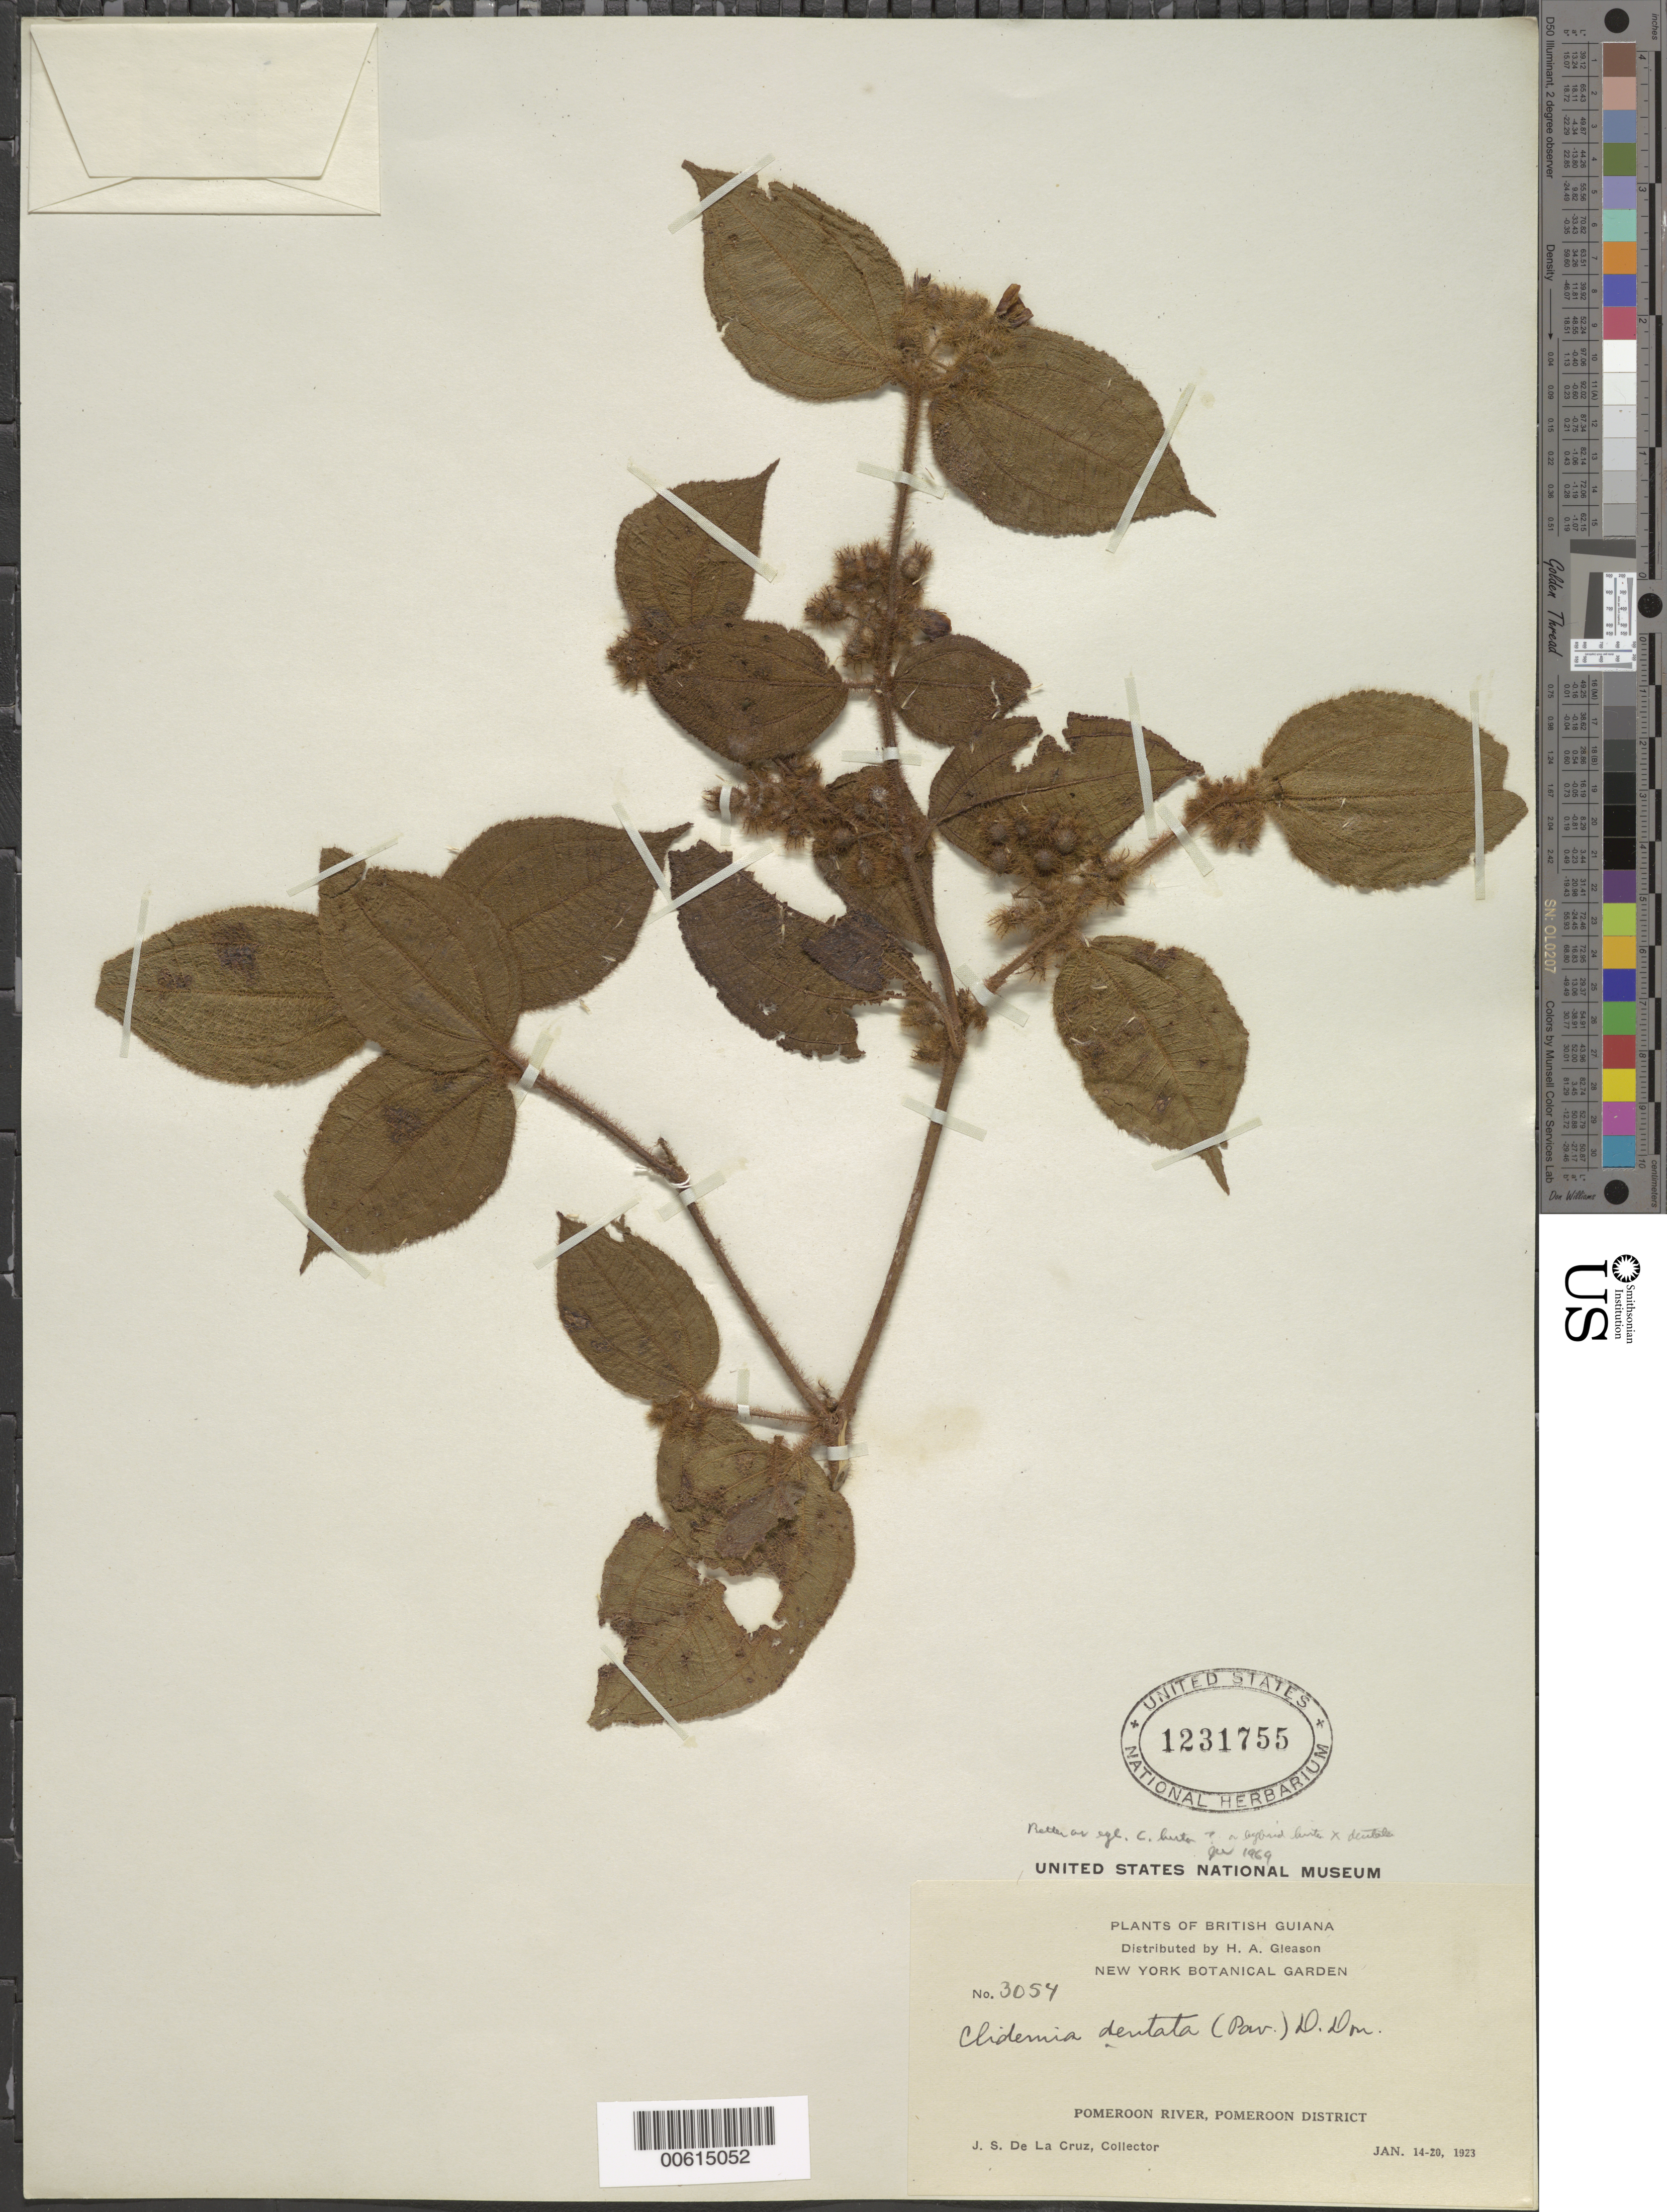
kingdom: Plantae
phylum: Tracheophyta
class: Magnoliopsida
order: Myrtales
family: Melastomataceae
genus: Clidemia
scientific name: Clidemia hirta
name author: (L.) D. Don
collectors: J. S. de la Cruz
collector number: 3054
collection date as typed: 14-Jan-23 to 20-Jan-23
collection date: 1923-01-14/1923-01-20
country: Guyana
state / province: Pomeroon-Supenaam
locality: Pomeroon R.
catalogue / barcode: US 1231755